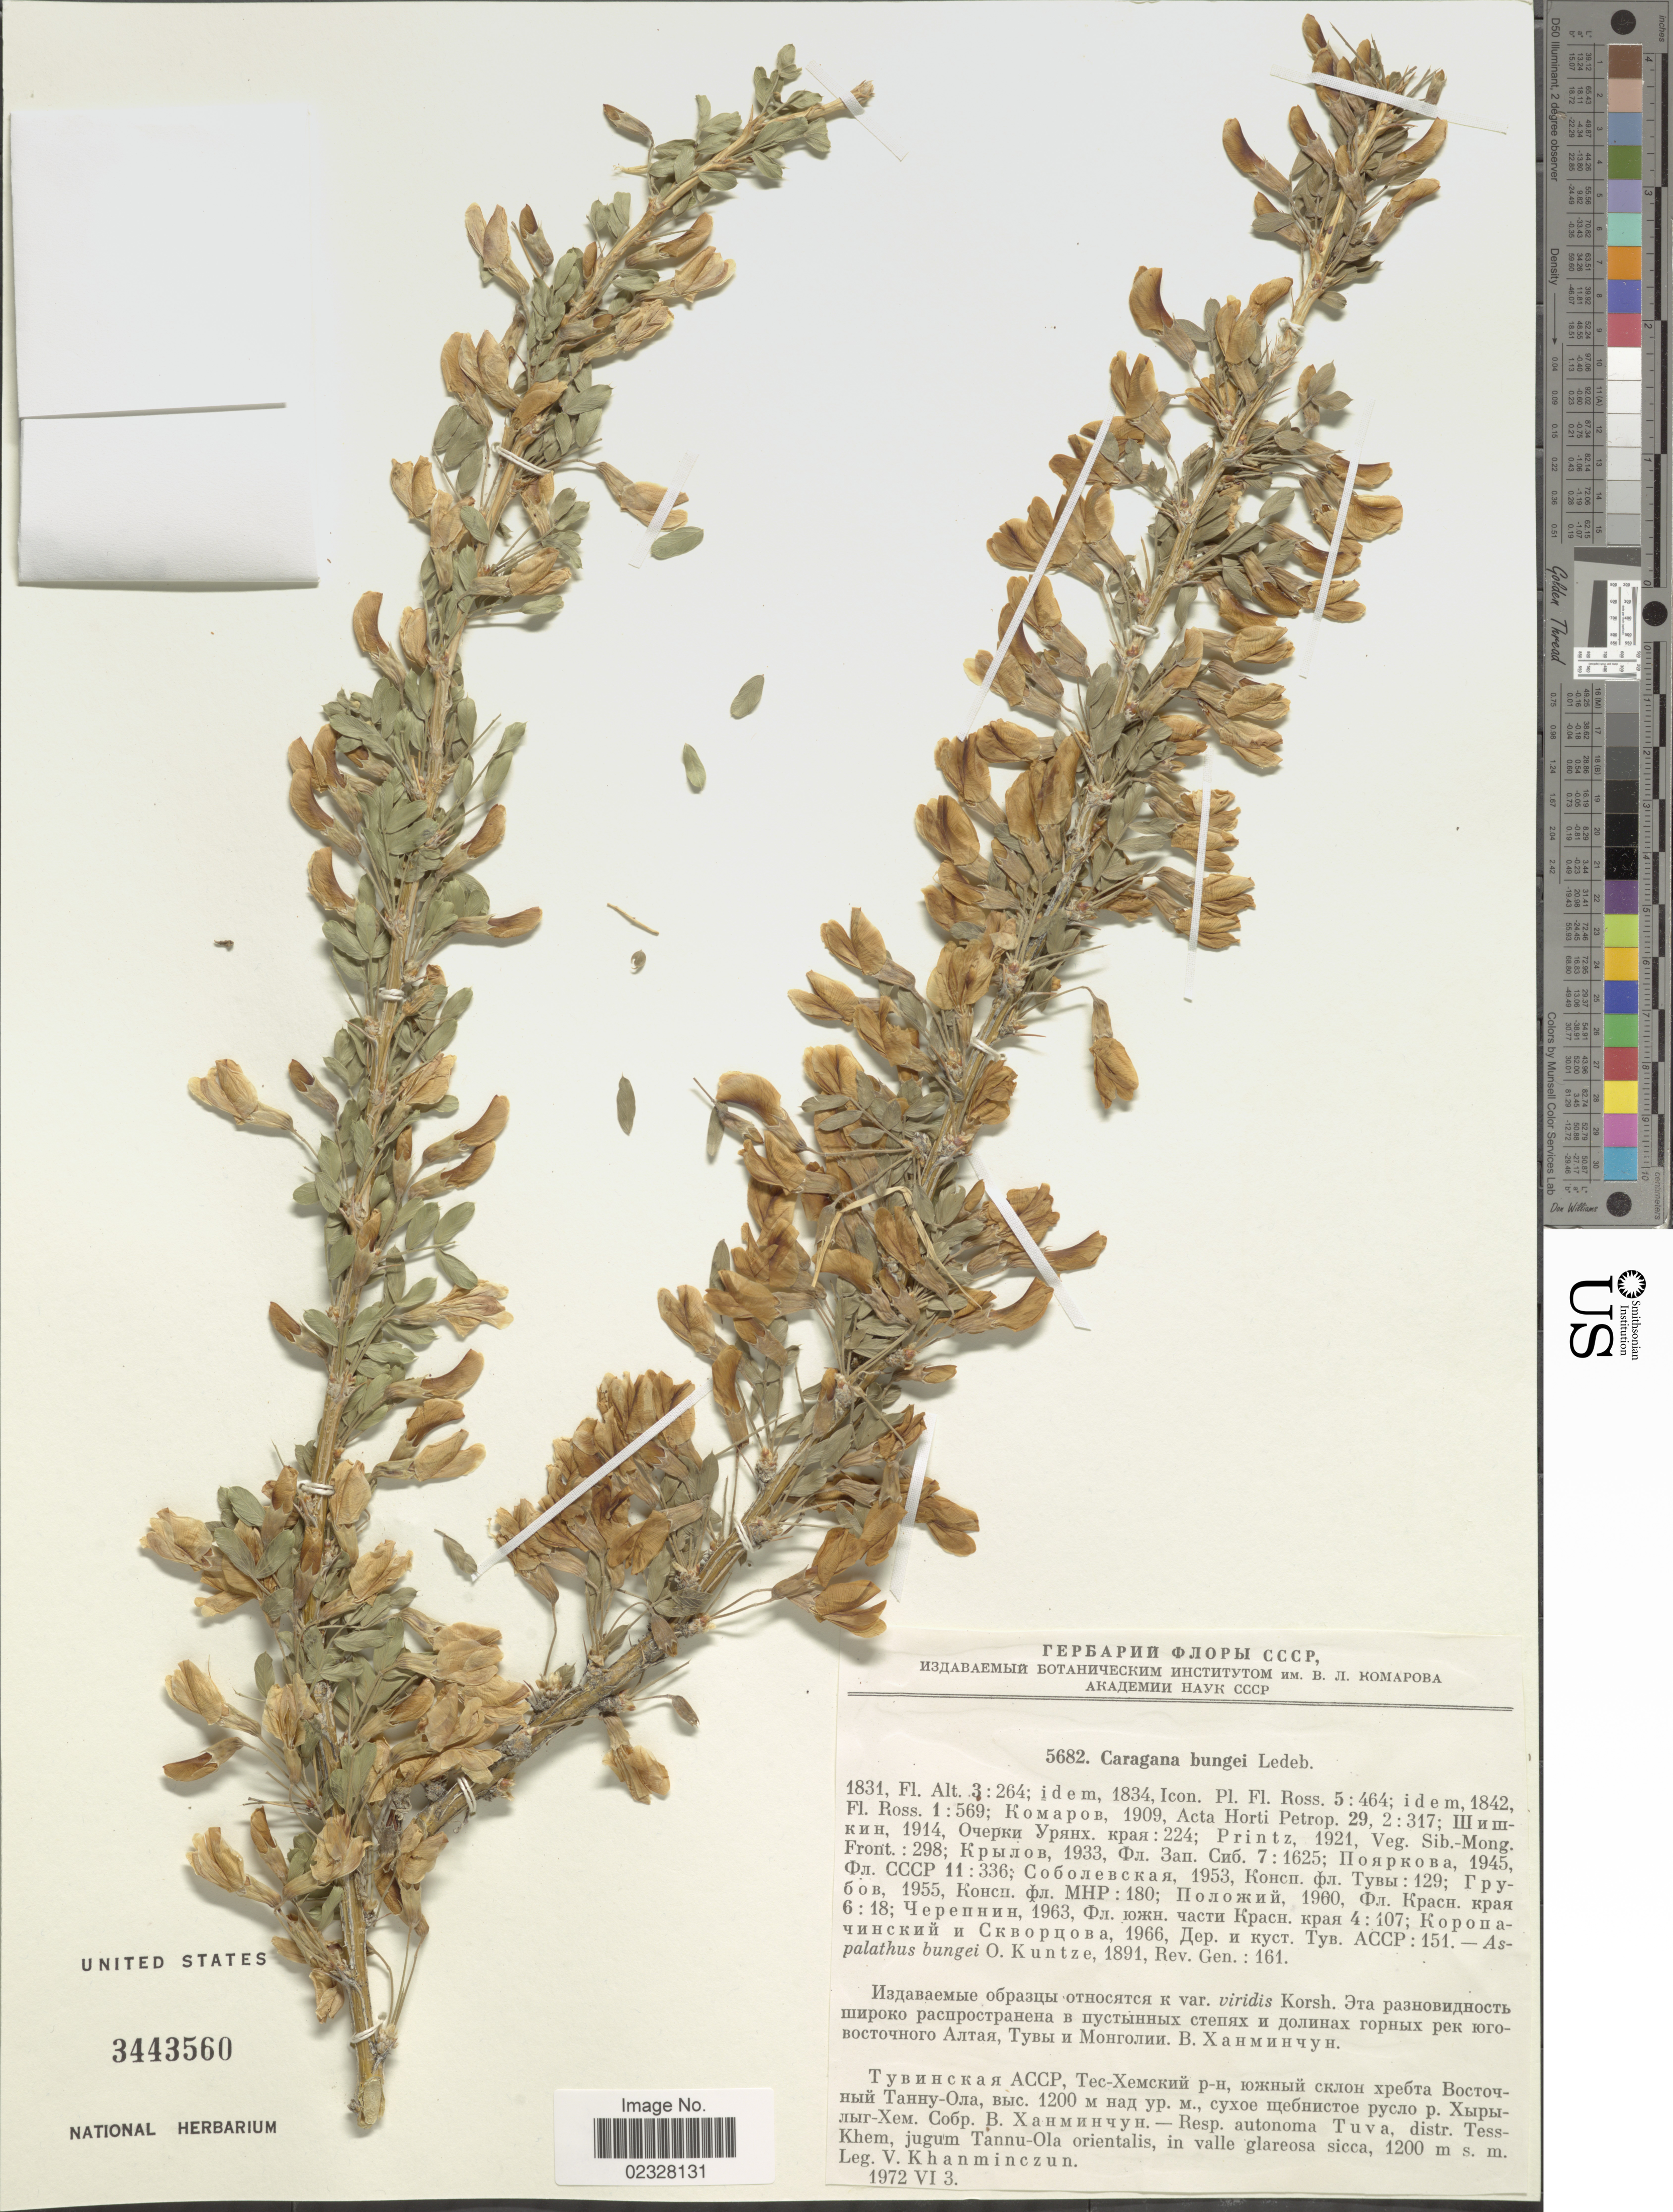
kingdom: Plantae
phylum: Tracheophyta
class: Magnoliopsida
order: Fabales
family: Fabaceae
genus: Caragana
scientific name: Caragana bungei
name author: Ledeb.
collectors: V. Khanminczun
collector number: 5682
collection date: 1972-06-03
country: Russian Federation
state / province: Tuva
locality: Resp. autonoma Tuva, distr. Tess-Khem, jugum Tannu-Ola orientalis, in valle glareosa sicca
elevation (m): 1200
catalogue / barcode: US 3443560